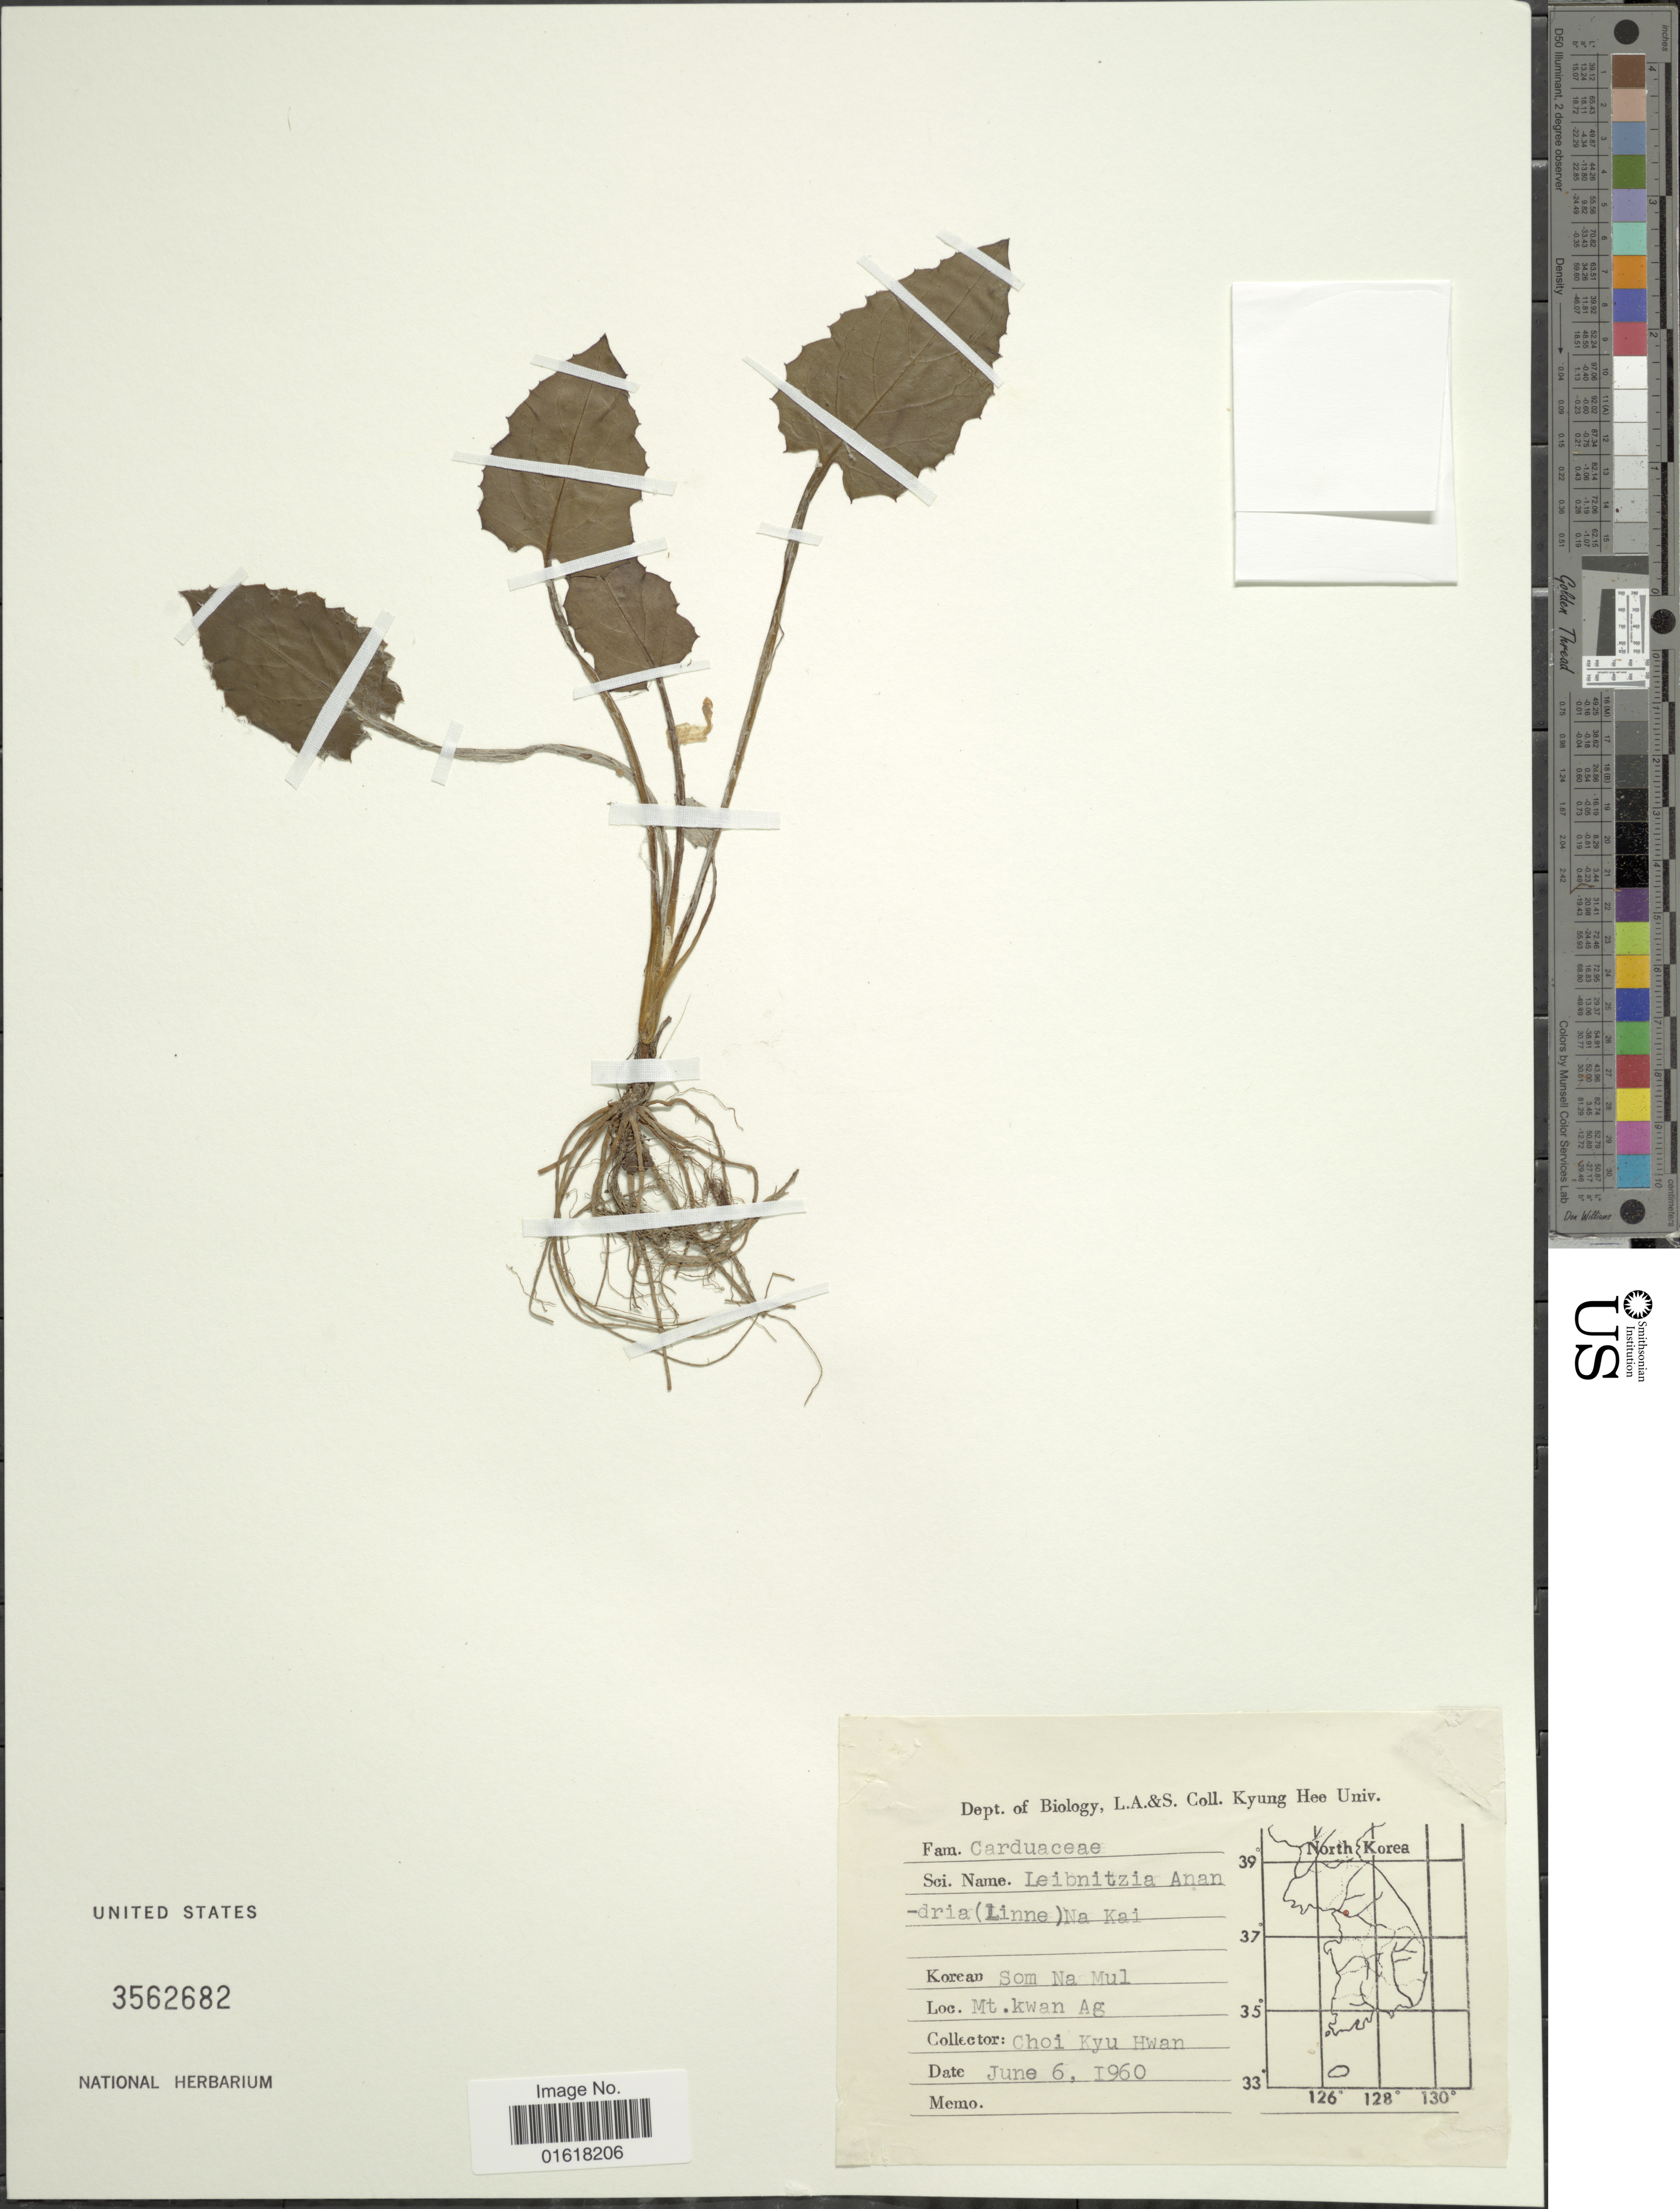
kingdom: Plantae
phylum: Tracheophyta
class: Magnoliopsida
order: Asterales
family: Asteraceae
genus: Leibnitzia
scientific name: Leibnitzia anandria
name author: (L.) Nakai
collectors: K. Choi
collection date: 1960-06-06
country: North Korea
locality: Mt. kwan Ag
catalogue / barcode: US 3562682